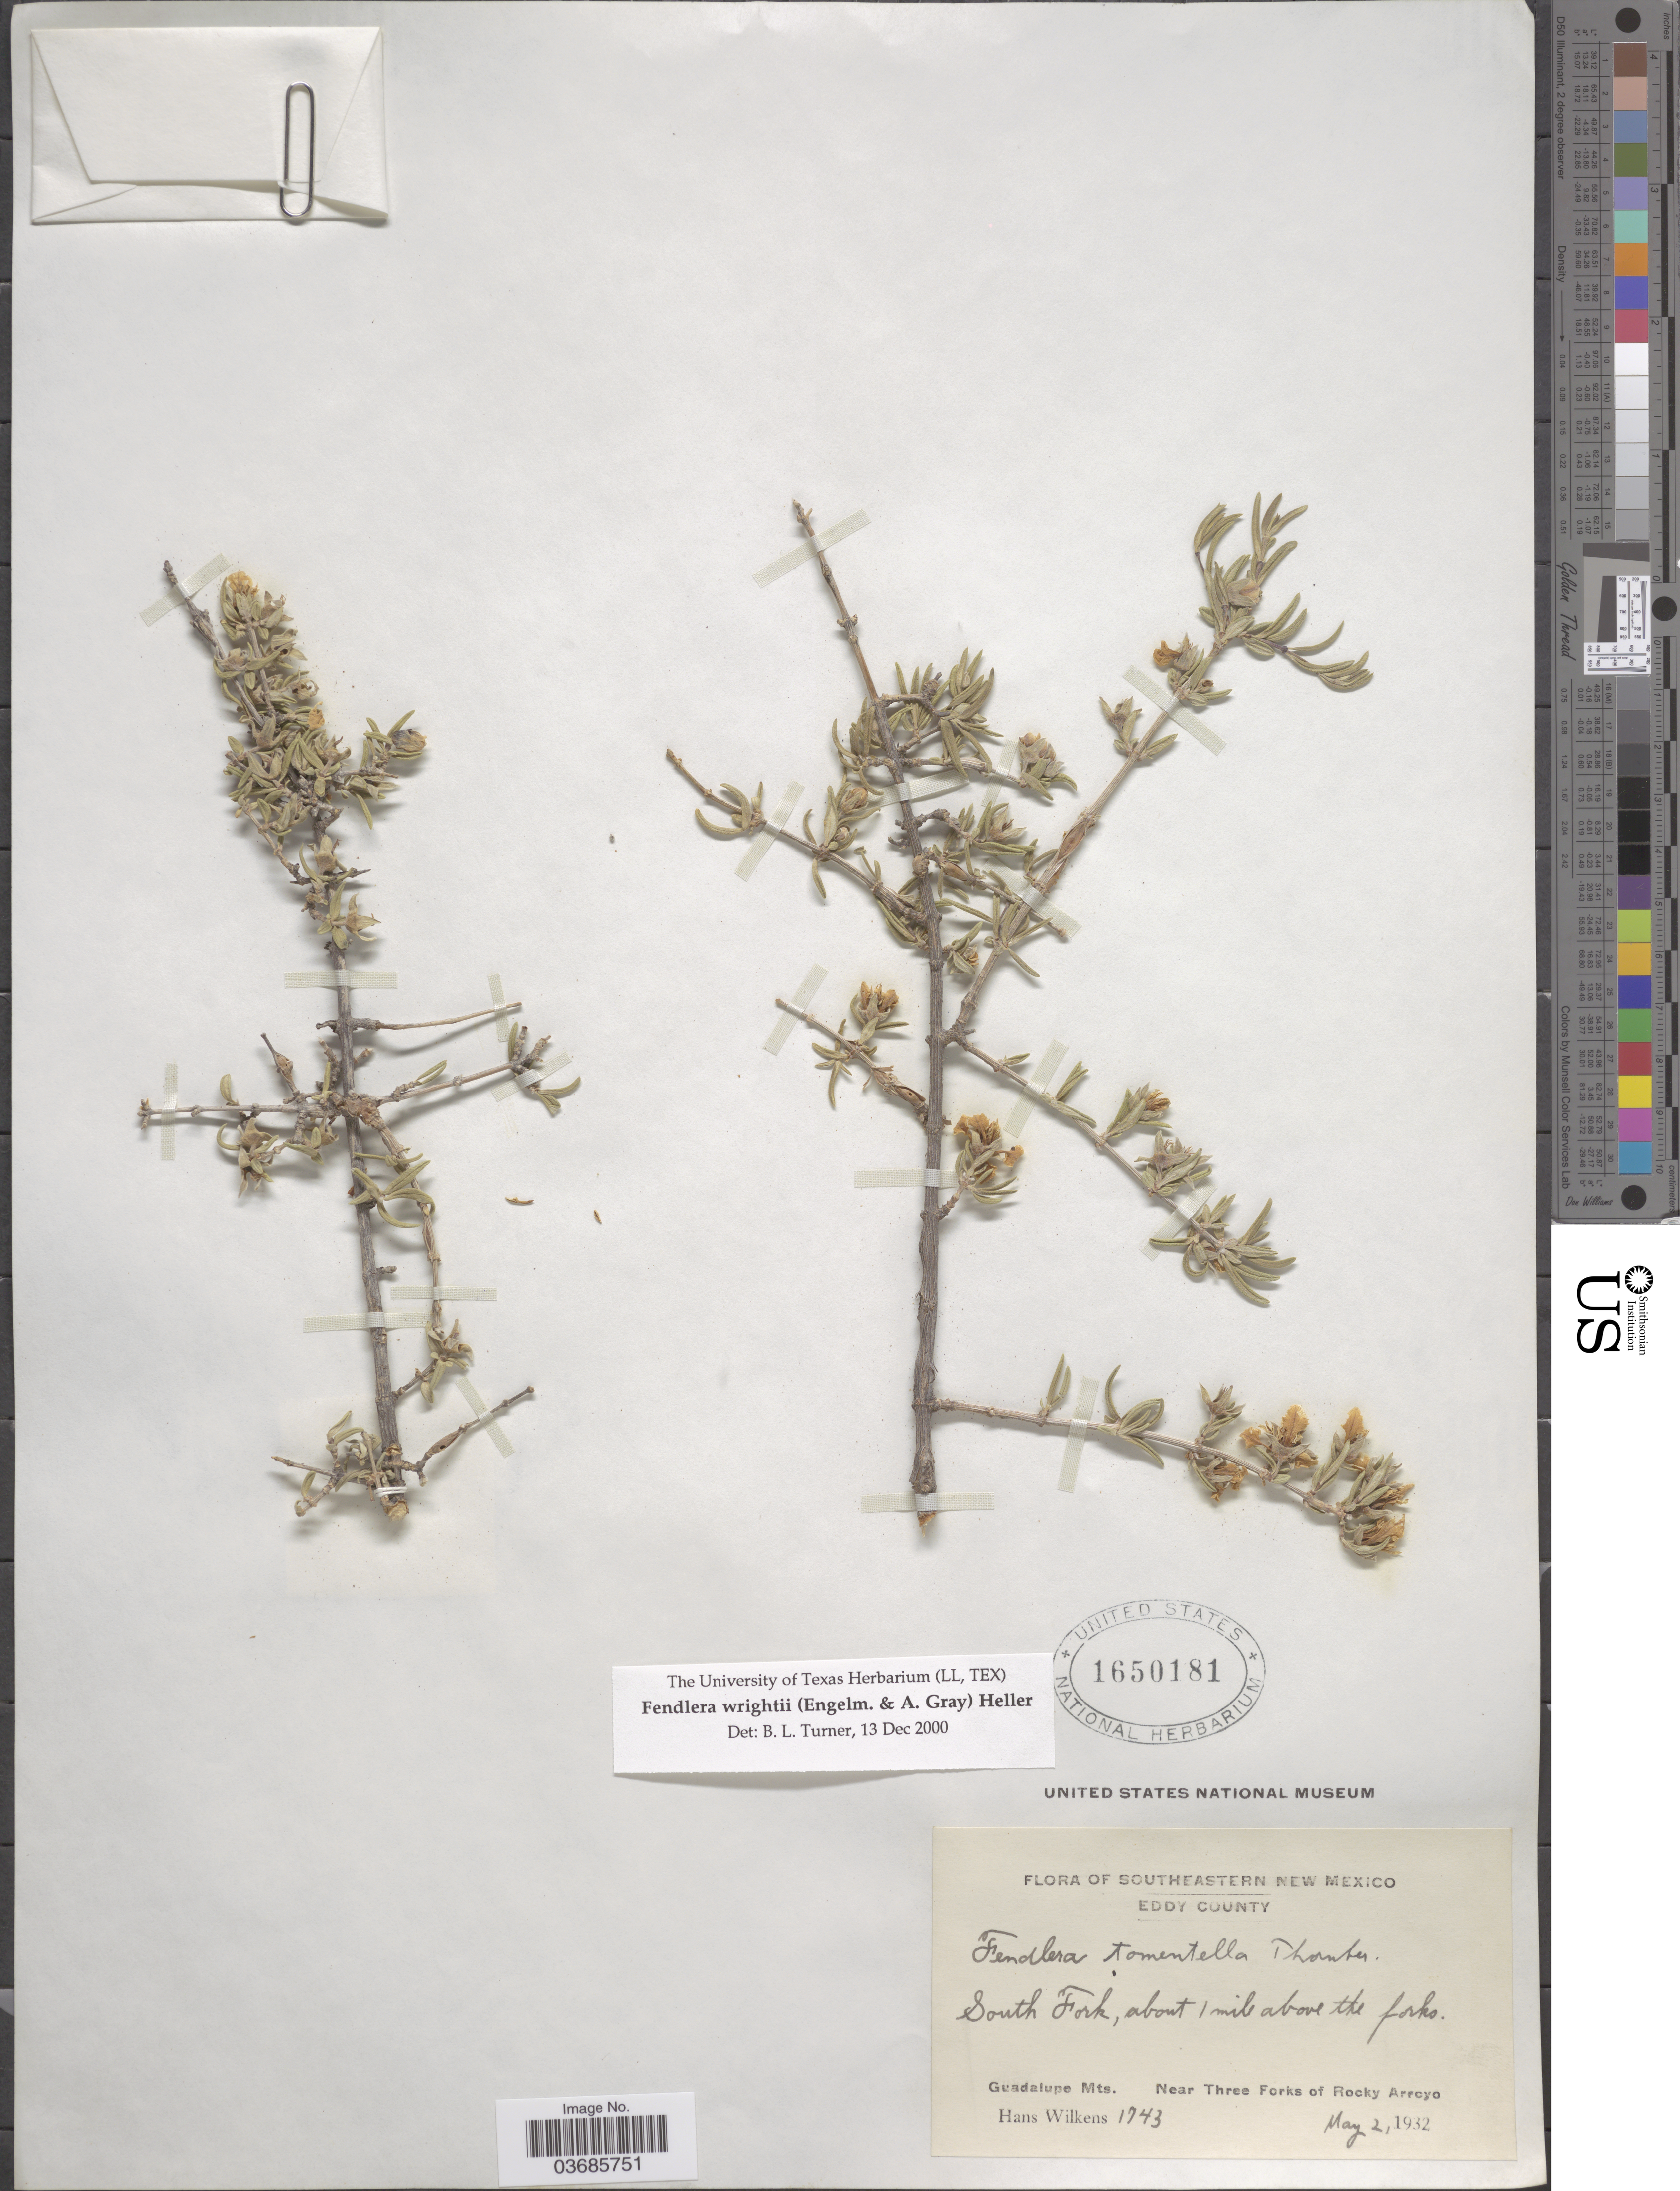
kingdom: Plantae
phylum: Tracheophyta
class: Magnoliopsida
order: Cornales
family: Hydrangeaceae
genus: Fendlera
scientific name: Fendlera wrightii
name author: (Engelm. & A. Gray) A. Heller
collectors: H. Wilkens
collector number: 1743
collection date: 1932-05-02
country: United States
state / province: New Mexico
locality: Southeastern New Mexico. Eddy County. South Fork, about 1 mile above the forks. Guadalupe Mts. Near Three Forks of Rocky Arroyo.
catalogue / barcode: US 1650181